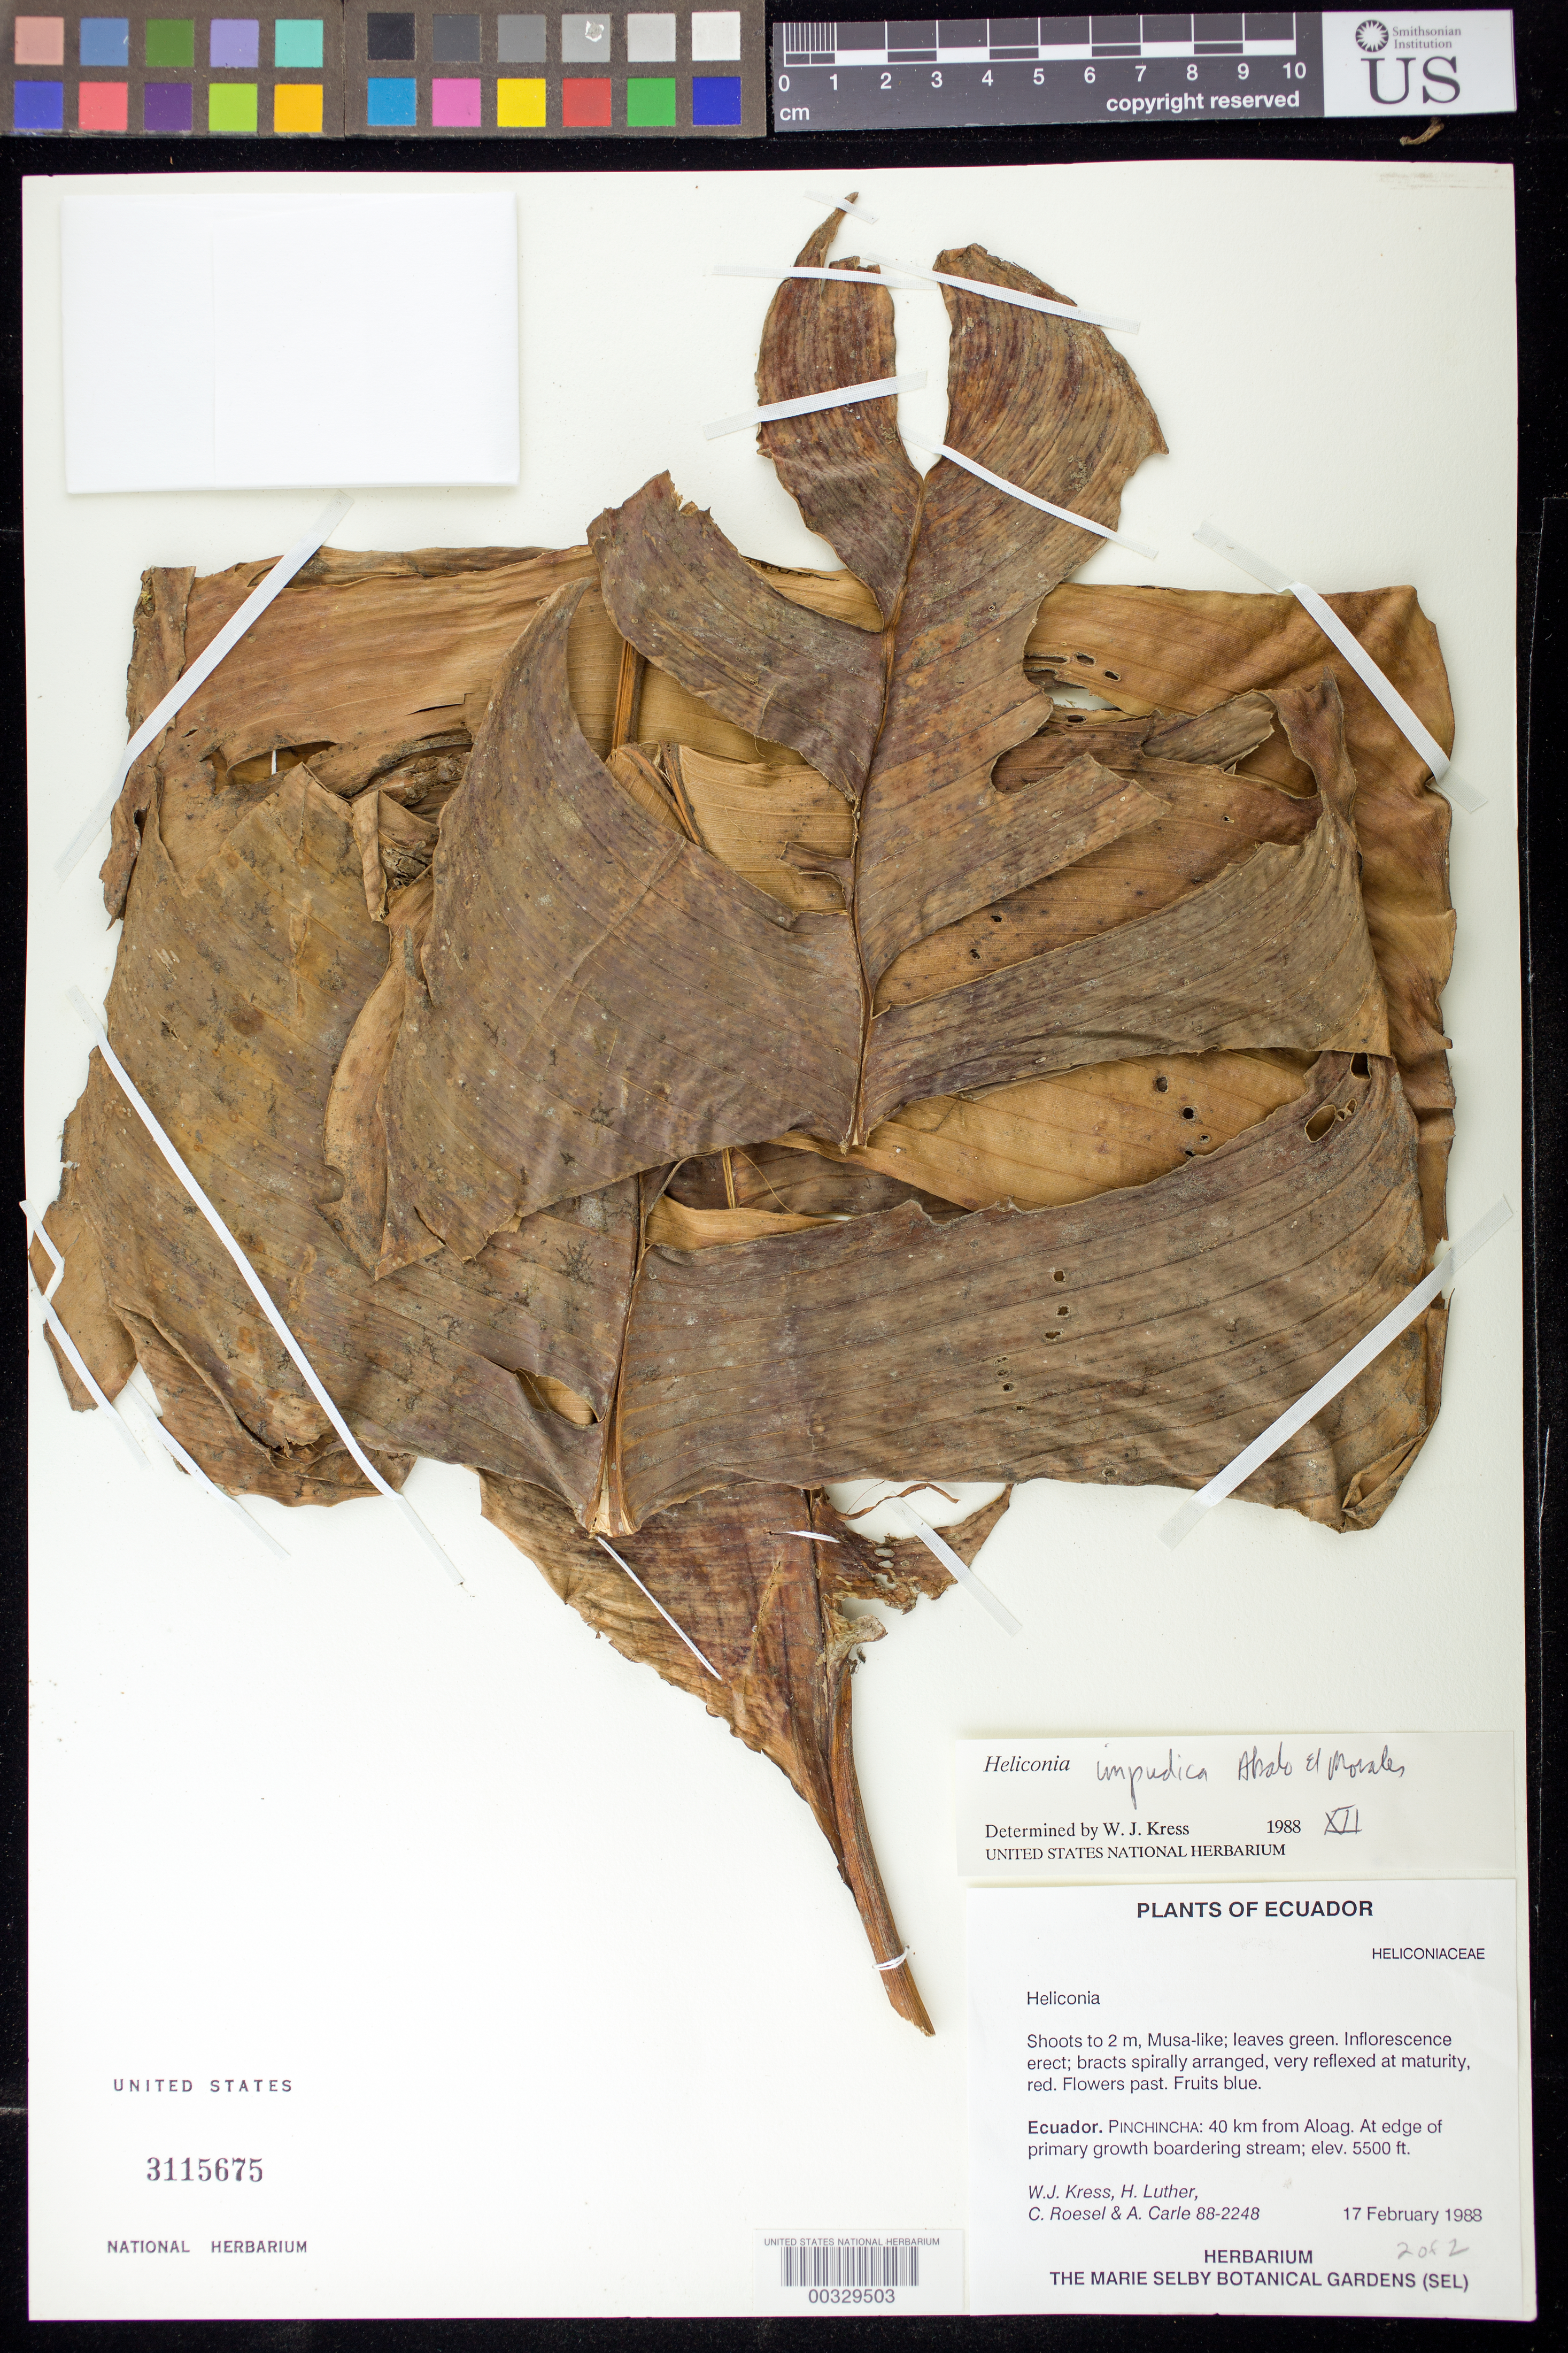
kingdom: Plantae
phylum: Tracheophyta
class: Liliopsida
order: Zingiberales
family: Heliconiaceae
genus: Heliconia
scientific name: Heliconia impudica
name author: Abalo & Morales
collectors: W. J. Kress, Harry E. Luther, C. S. Roesel & A. Carle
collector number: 88-2248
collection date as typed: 17 Feb 1988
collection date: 1988-02-17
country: Ecuador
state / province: Pichincha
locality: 40 km from aloag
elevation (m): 1676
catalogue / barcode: US 3115675